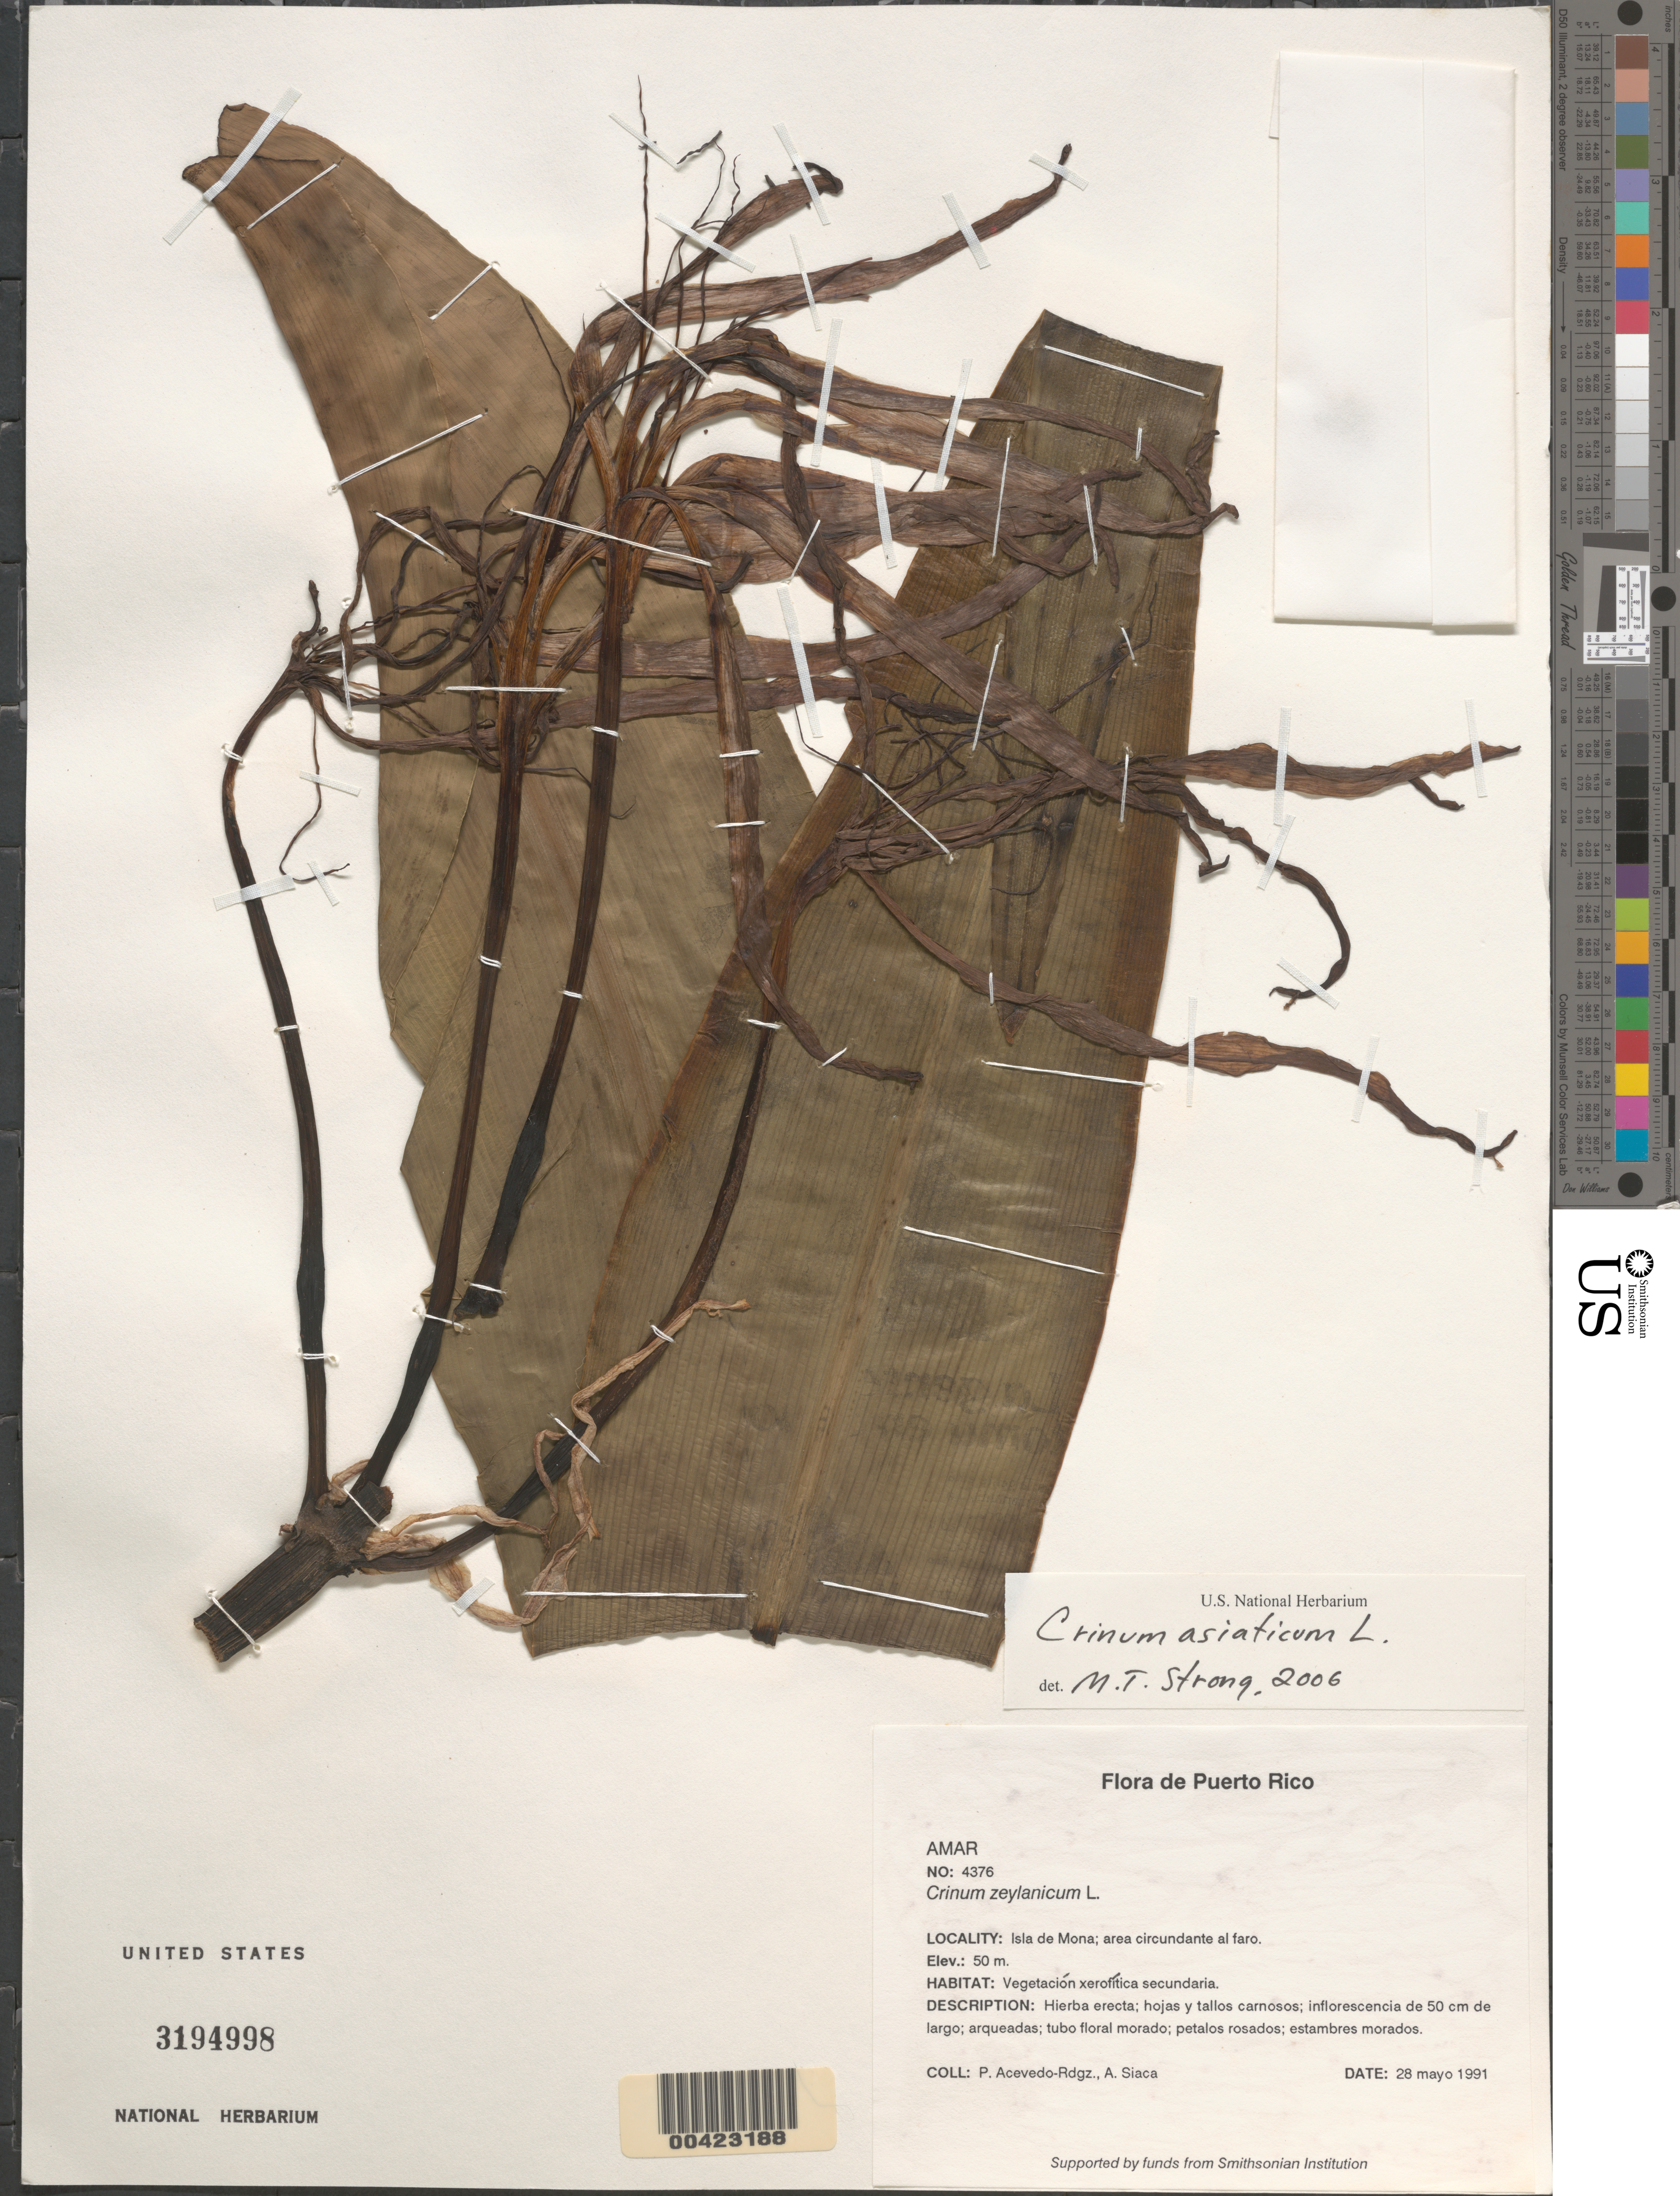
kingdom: Plantae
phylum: Tracheophyta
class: Liliopsida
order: Asparagales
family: Amaryllidaceae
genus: Crinum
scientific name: Crinum zeylanicum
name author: (L.) L.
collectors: P. Acevedo-Rodr. & A. Siaca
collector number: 4376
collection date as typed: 28 May 1985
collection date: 1985-05-28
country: Puerto Rico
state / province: Mayaguëz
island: Mona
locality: Isla de mona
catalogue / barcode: US 3194998